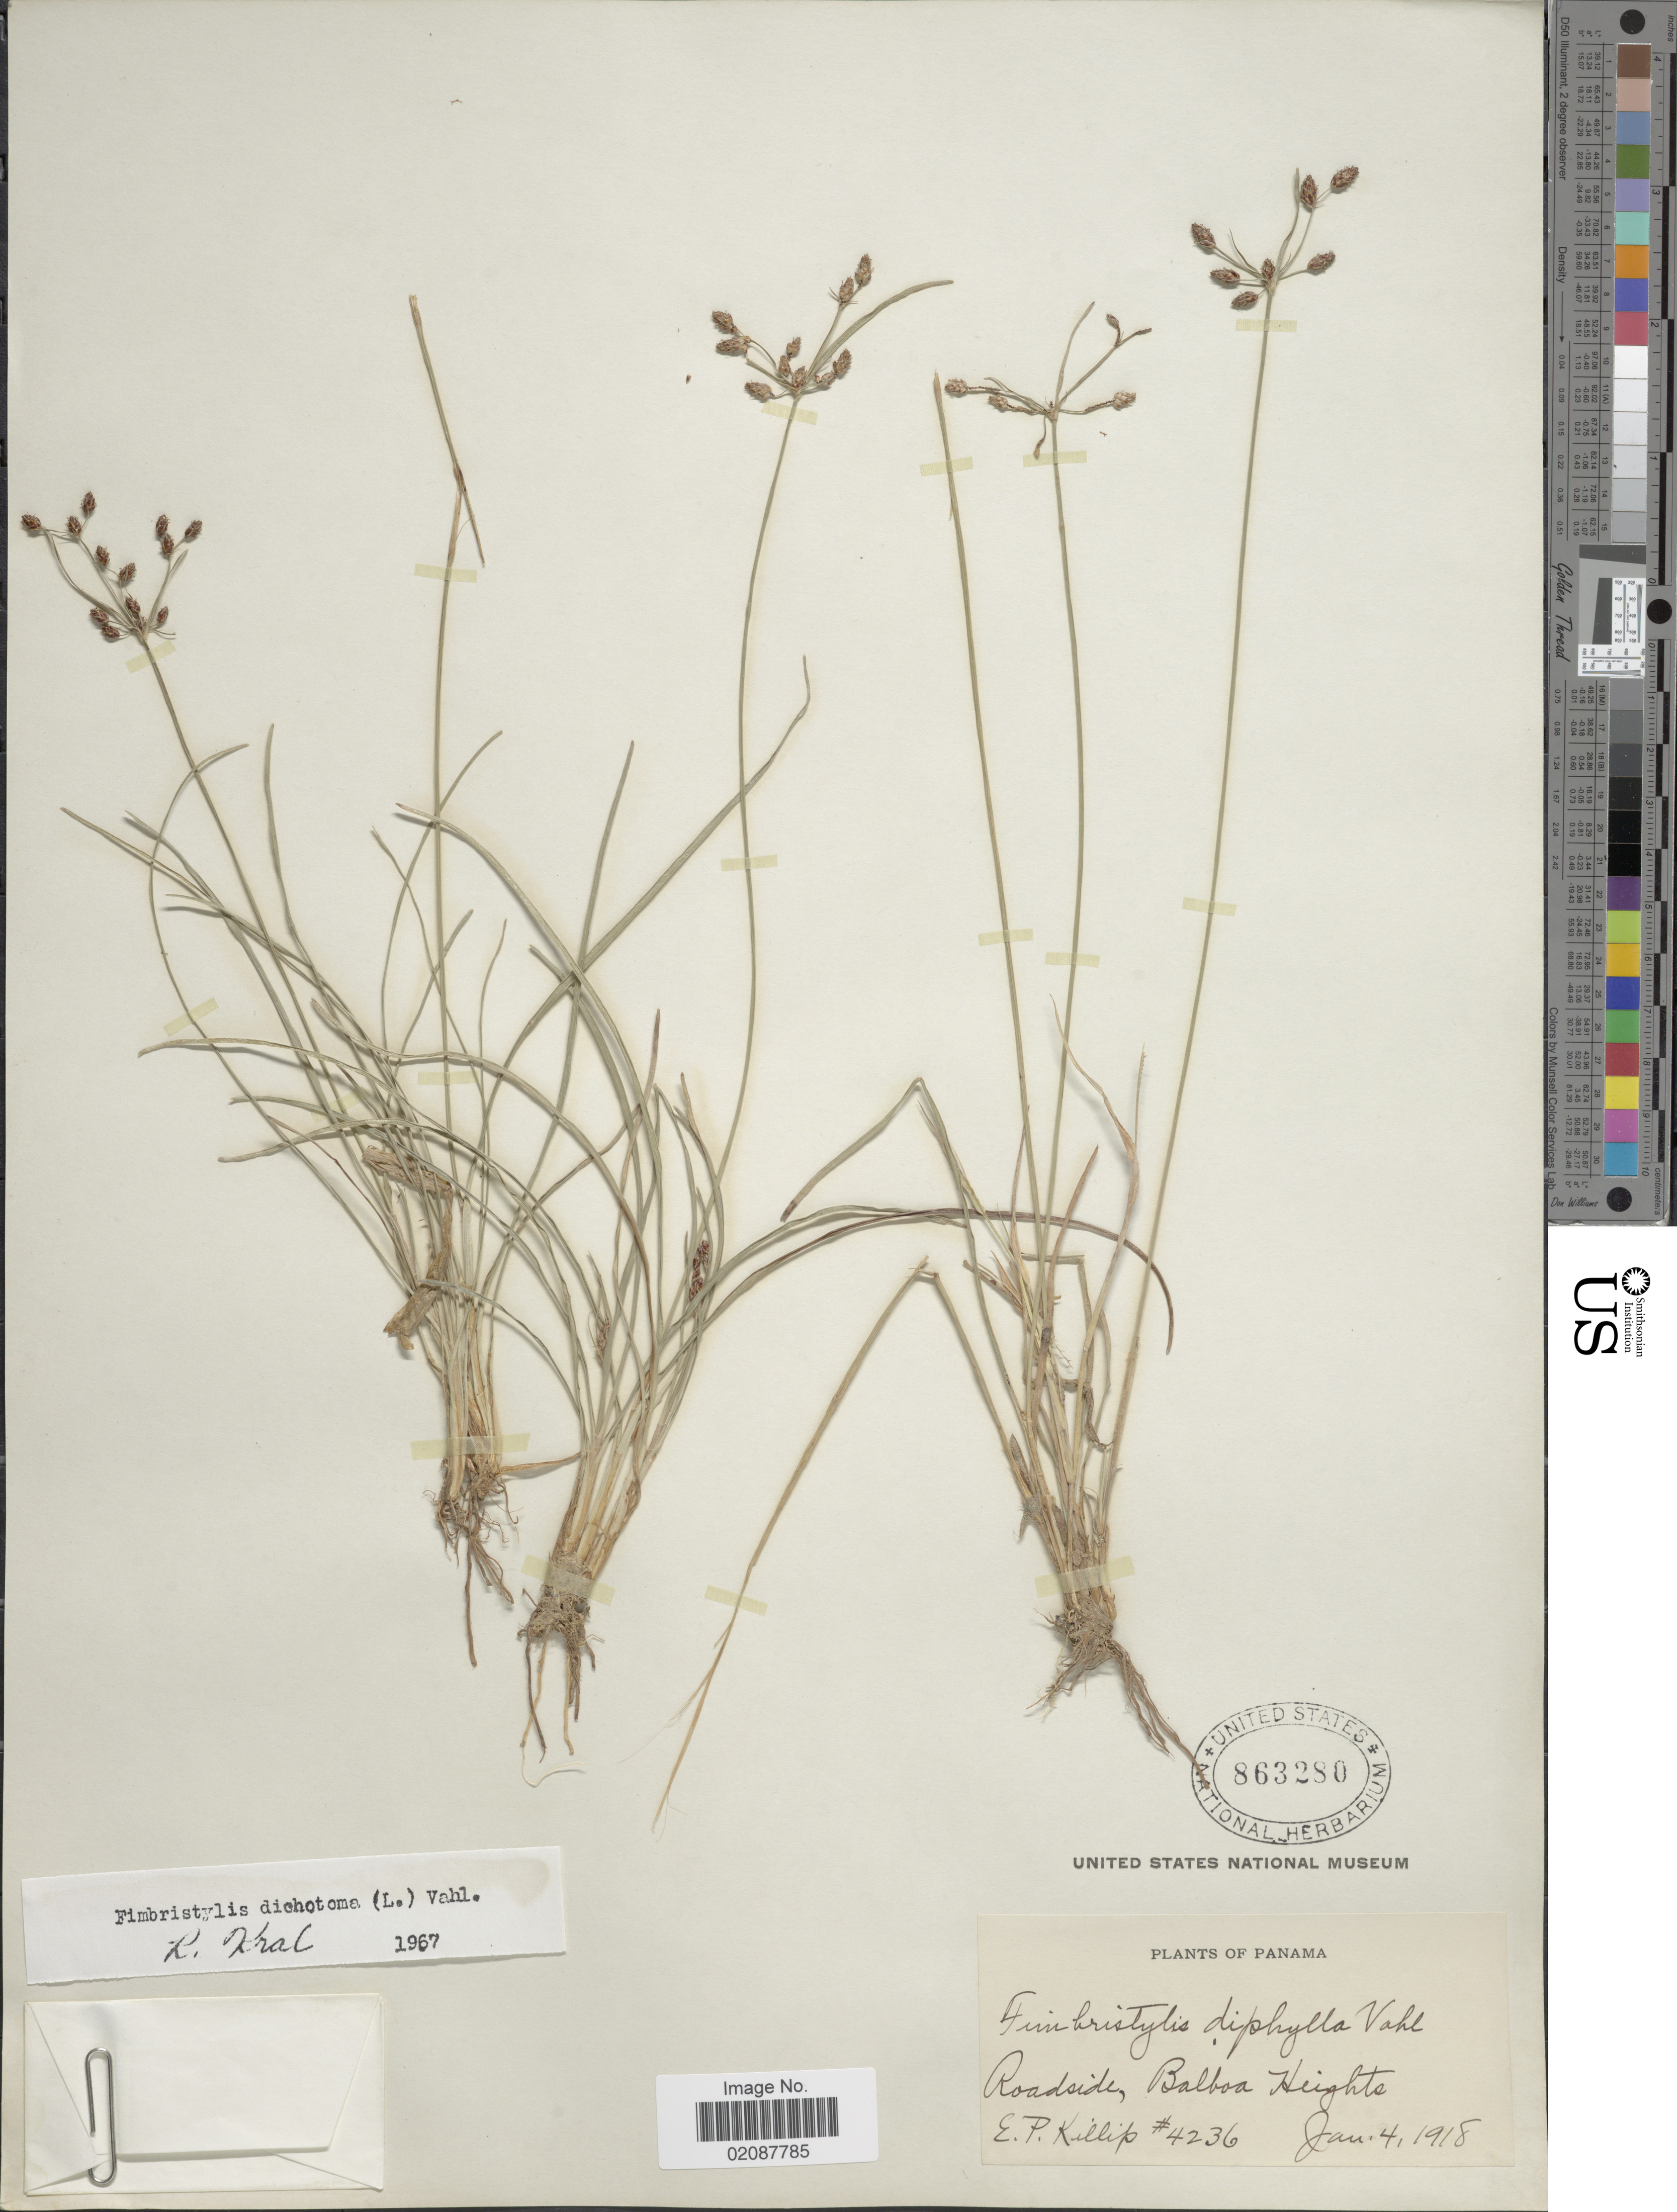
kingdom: Plantae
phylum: Tracheophyta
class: Liliopsida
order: Poales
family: Cyperaceae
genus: Fimbristylis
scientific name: Fimbristylis dichotoma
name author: (L.) Vahl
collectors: E. P. Killip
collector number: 4236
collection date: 1918-01-04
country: Panama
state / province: Panamá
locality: Roadside, Balboa Heights.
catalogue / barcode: US 863280